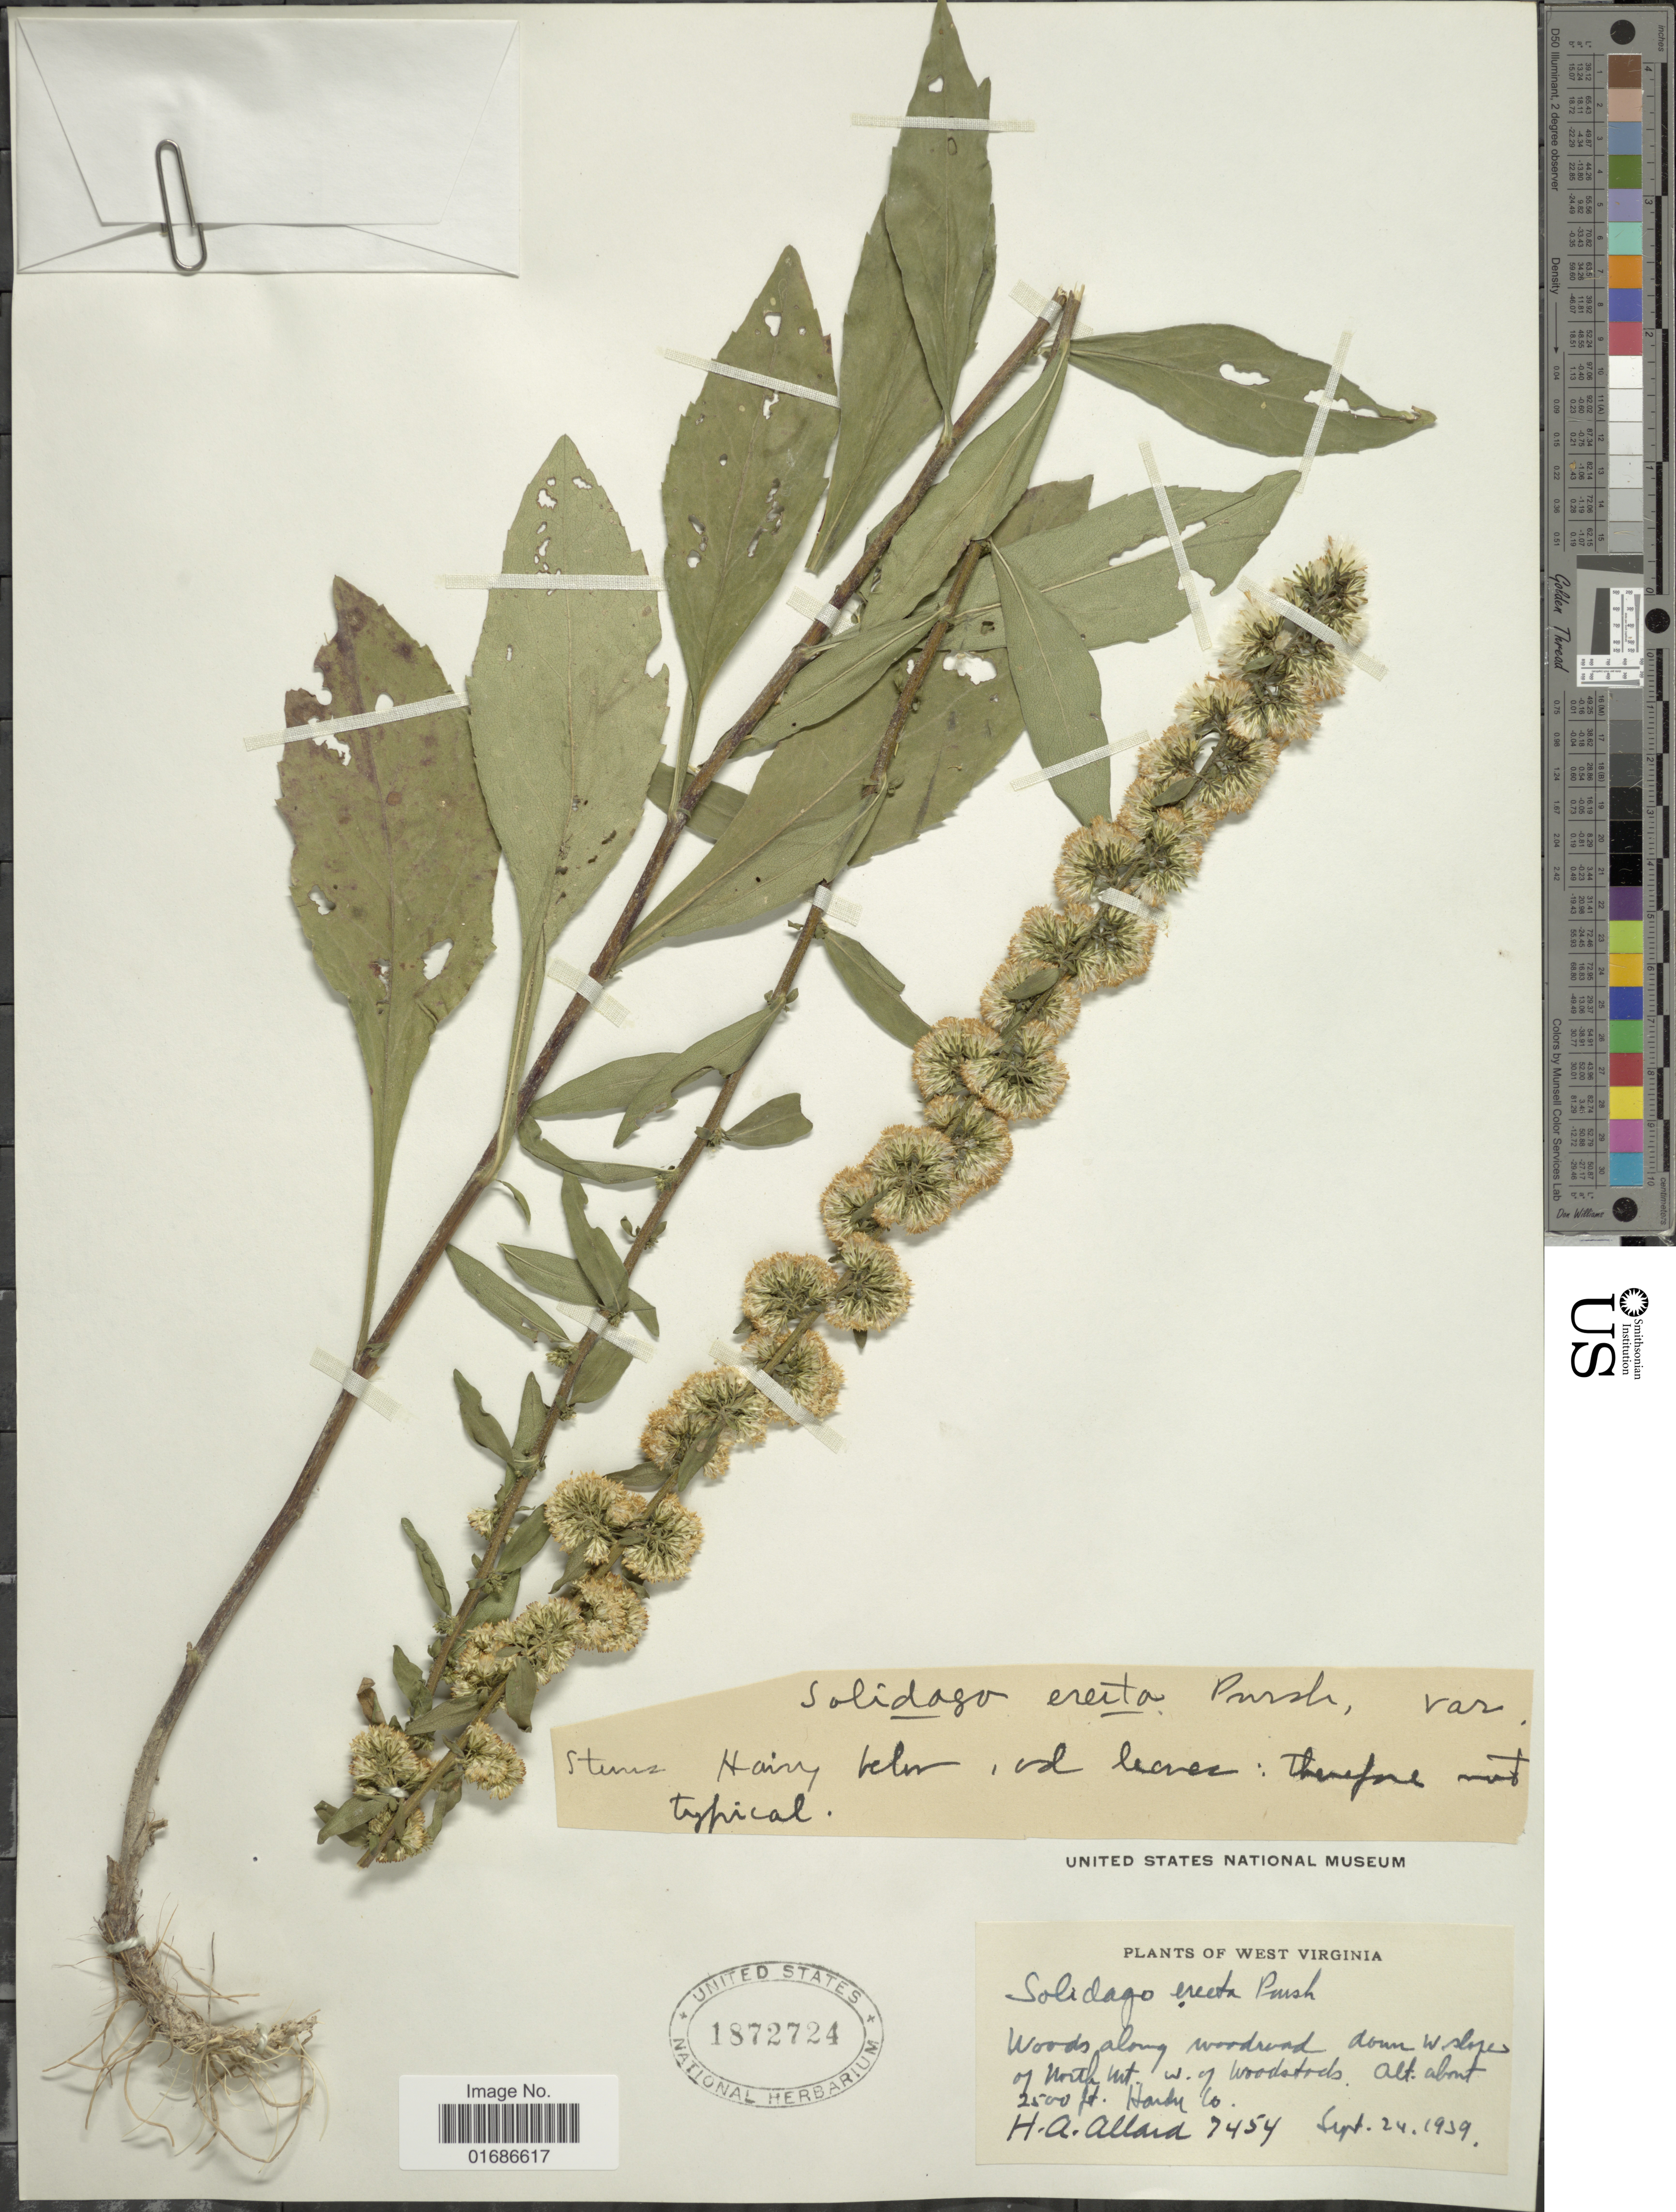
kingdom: Plantae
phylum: Tracheophyta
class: Magnoliopsida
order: Asterales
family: Asteraceae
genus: Solidago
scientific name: Solidago erecta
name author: Pursh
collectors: H. A. Allard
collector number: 7454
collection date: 1939-09-24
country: United States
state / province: West Virginia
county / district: Hardy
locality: Woods along woodroad down W slope of North Mt W. of Woodstock.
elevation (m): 762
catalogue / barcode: US 1872724